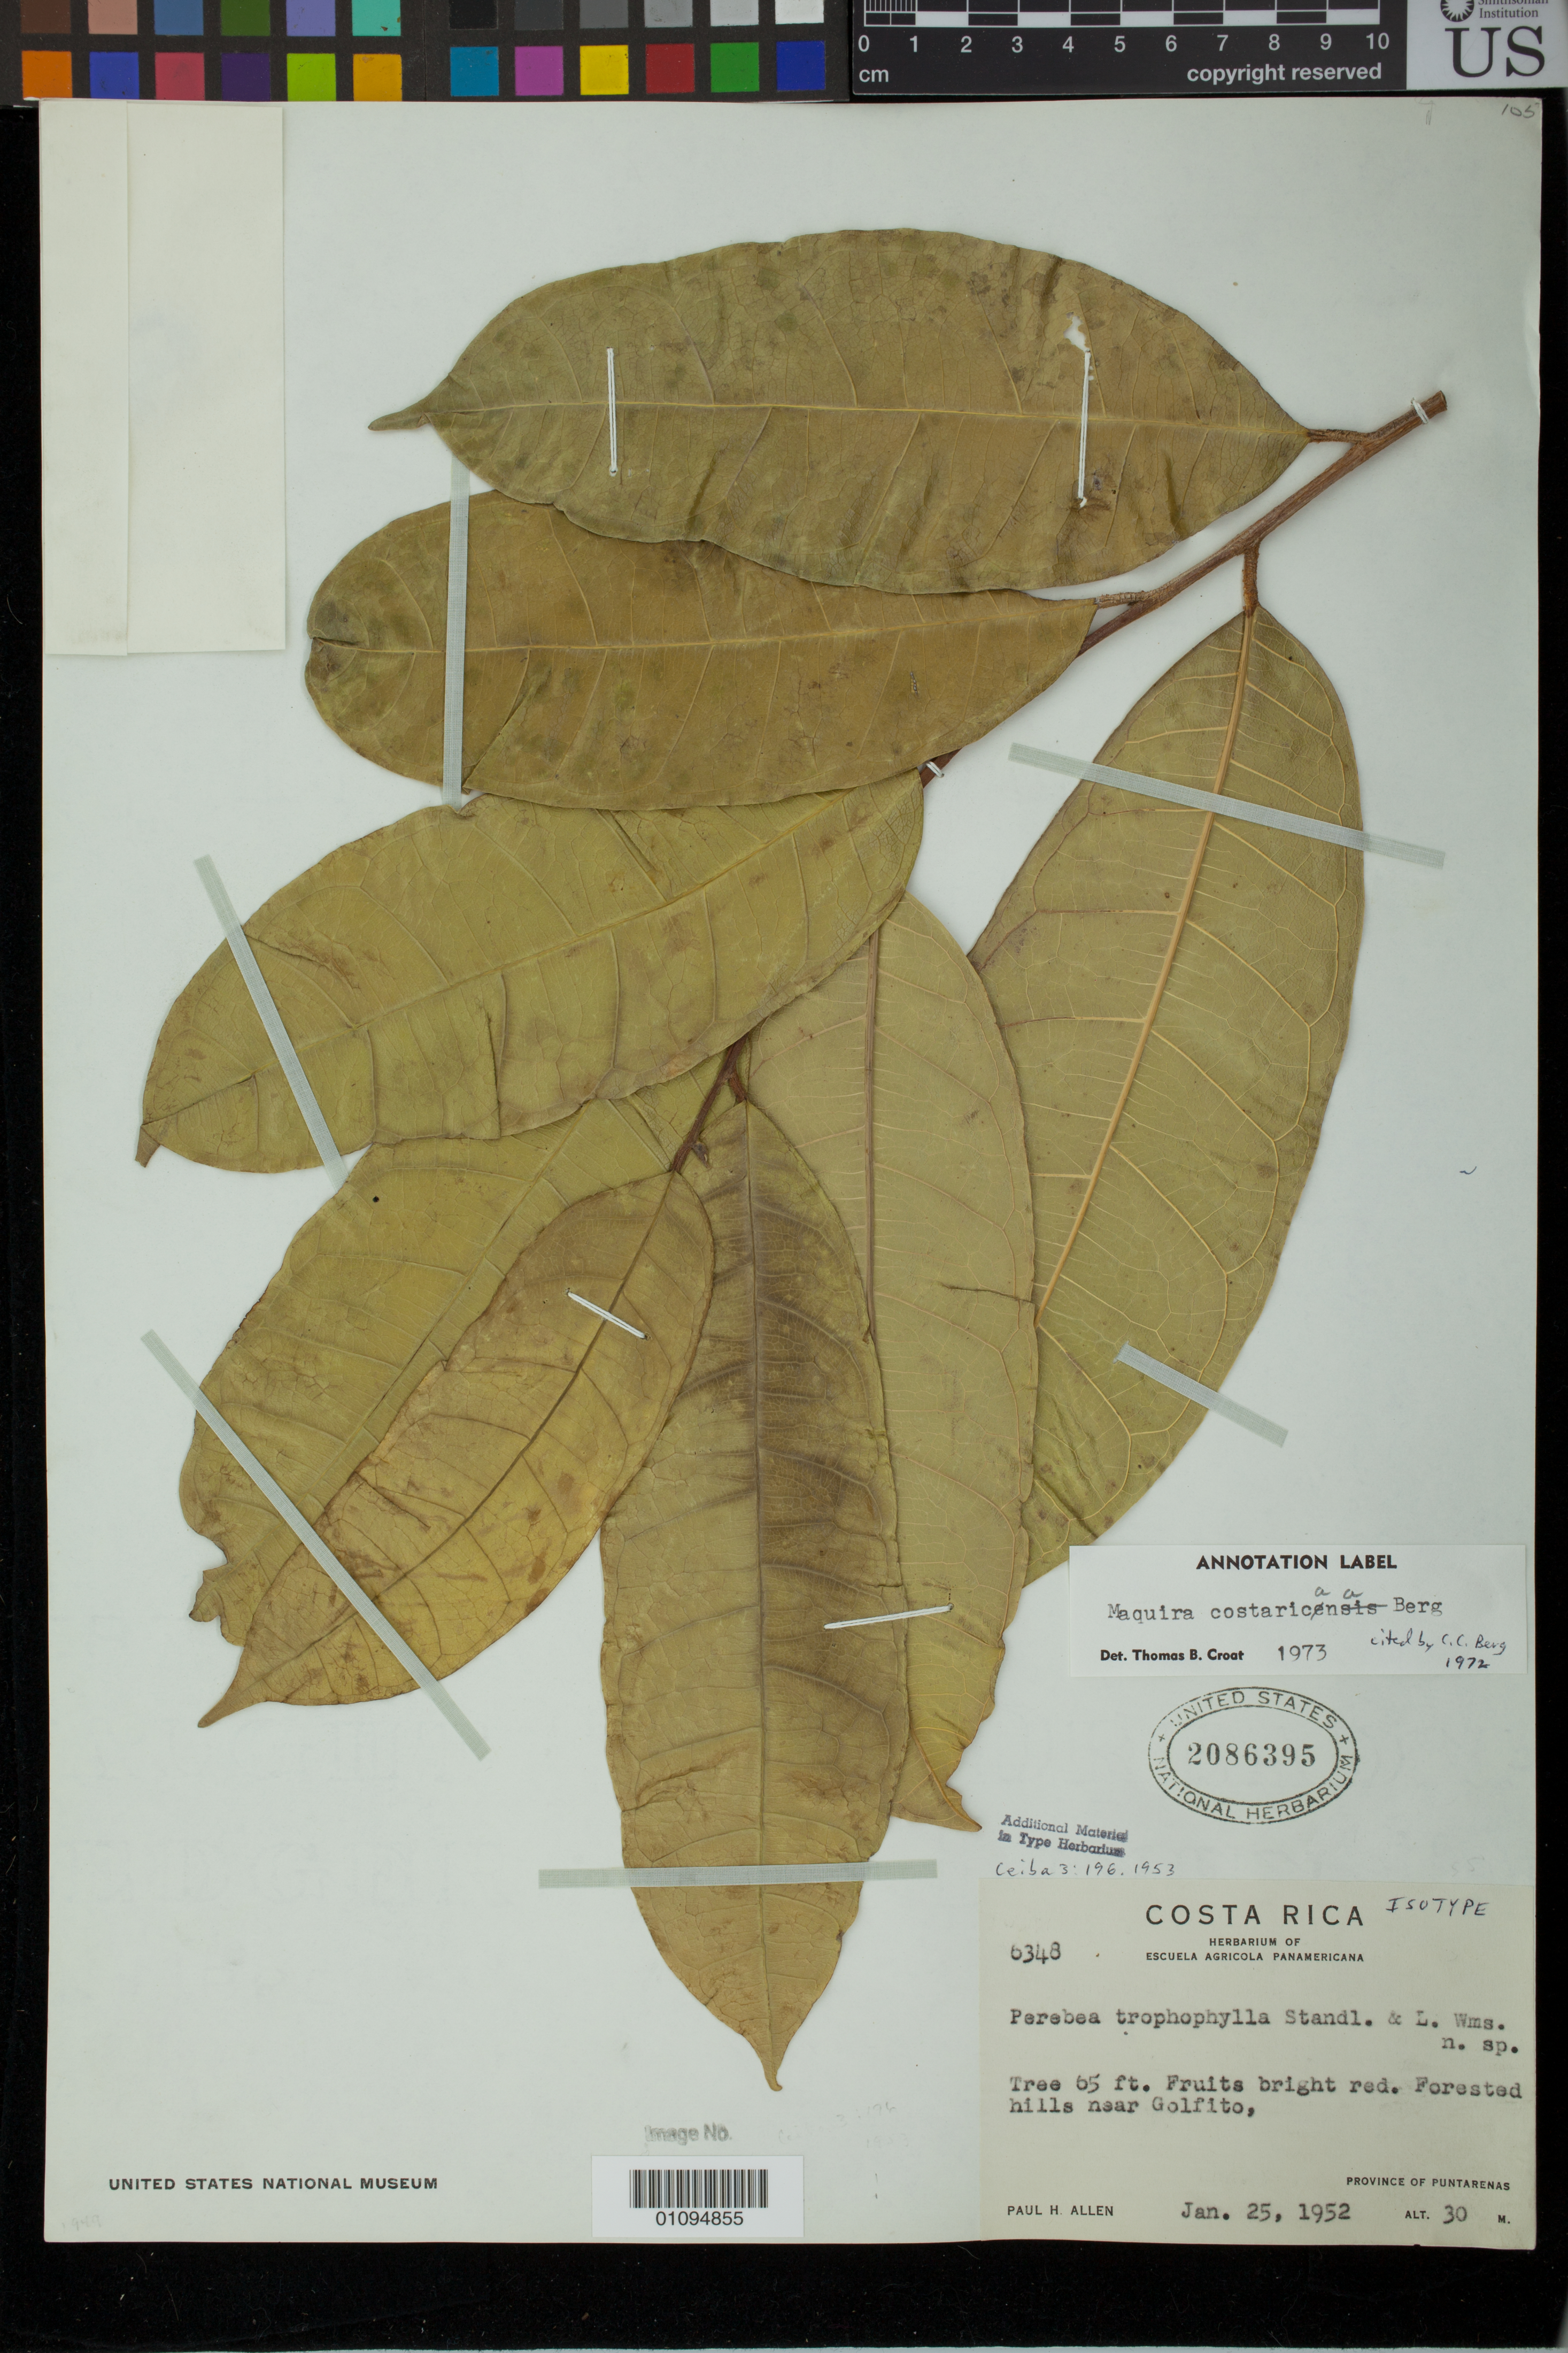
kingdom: Plantae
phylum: Tracheophyta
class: Magnoliopsida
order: Rosales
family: Moraceae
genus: Perebea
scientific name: Perebea trophophylla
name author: Standl. & L.O. Williams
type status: Isotype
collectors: P. H. Allen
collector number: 6348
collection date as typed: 25 Jan 1952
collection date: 1952-01-25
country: Costa Rica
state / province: Puntarenas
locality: Hills near Golfito.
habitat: Forest hills.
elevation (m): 30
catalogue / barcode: US 2086395